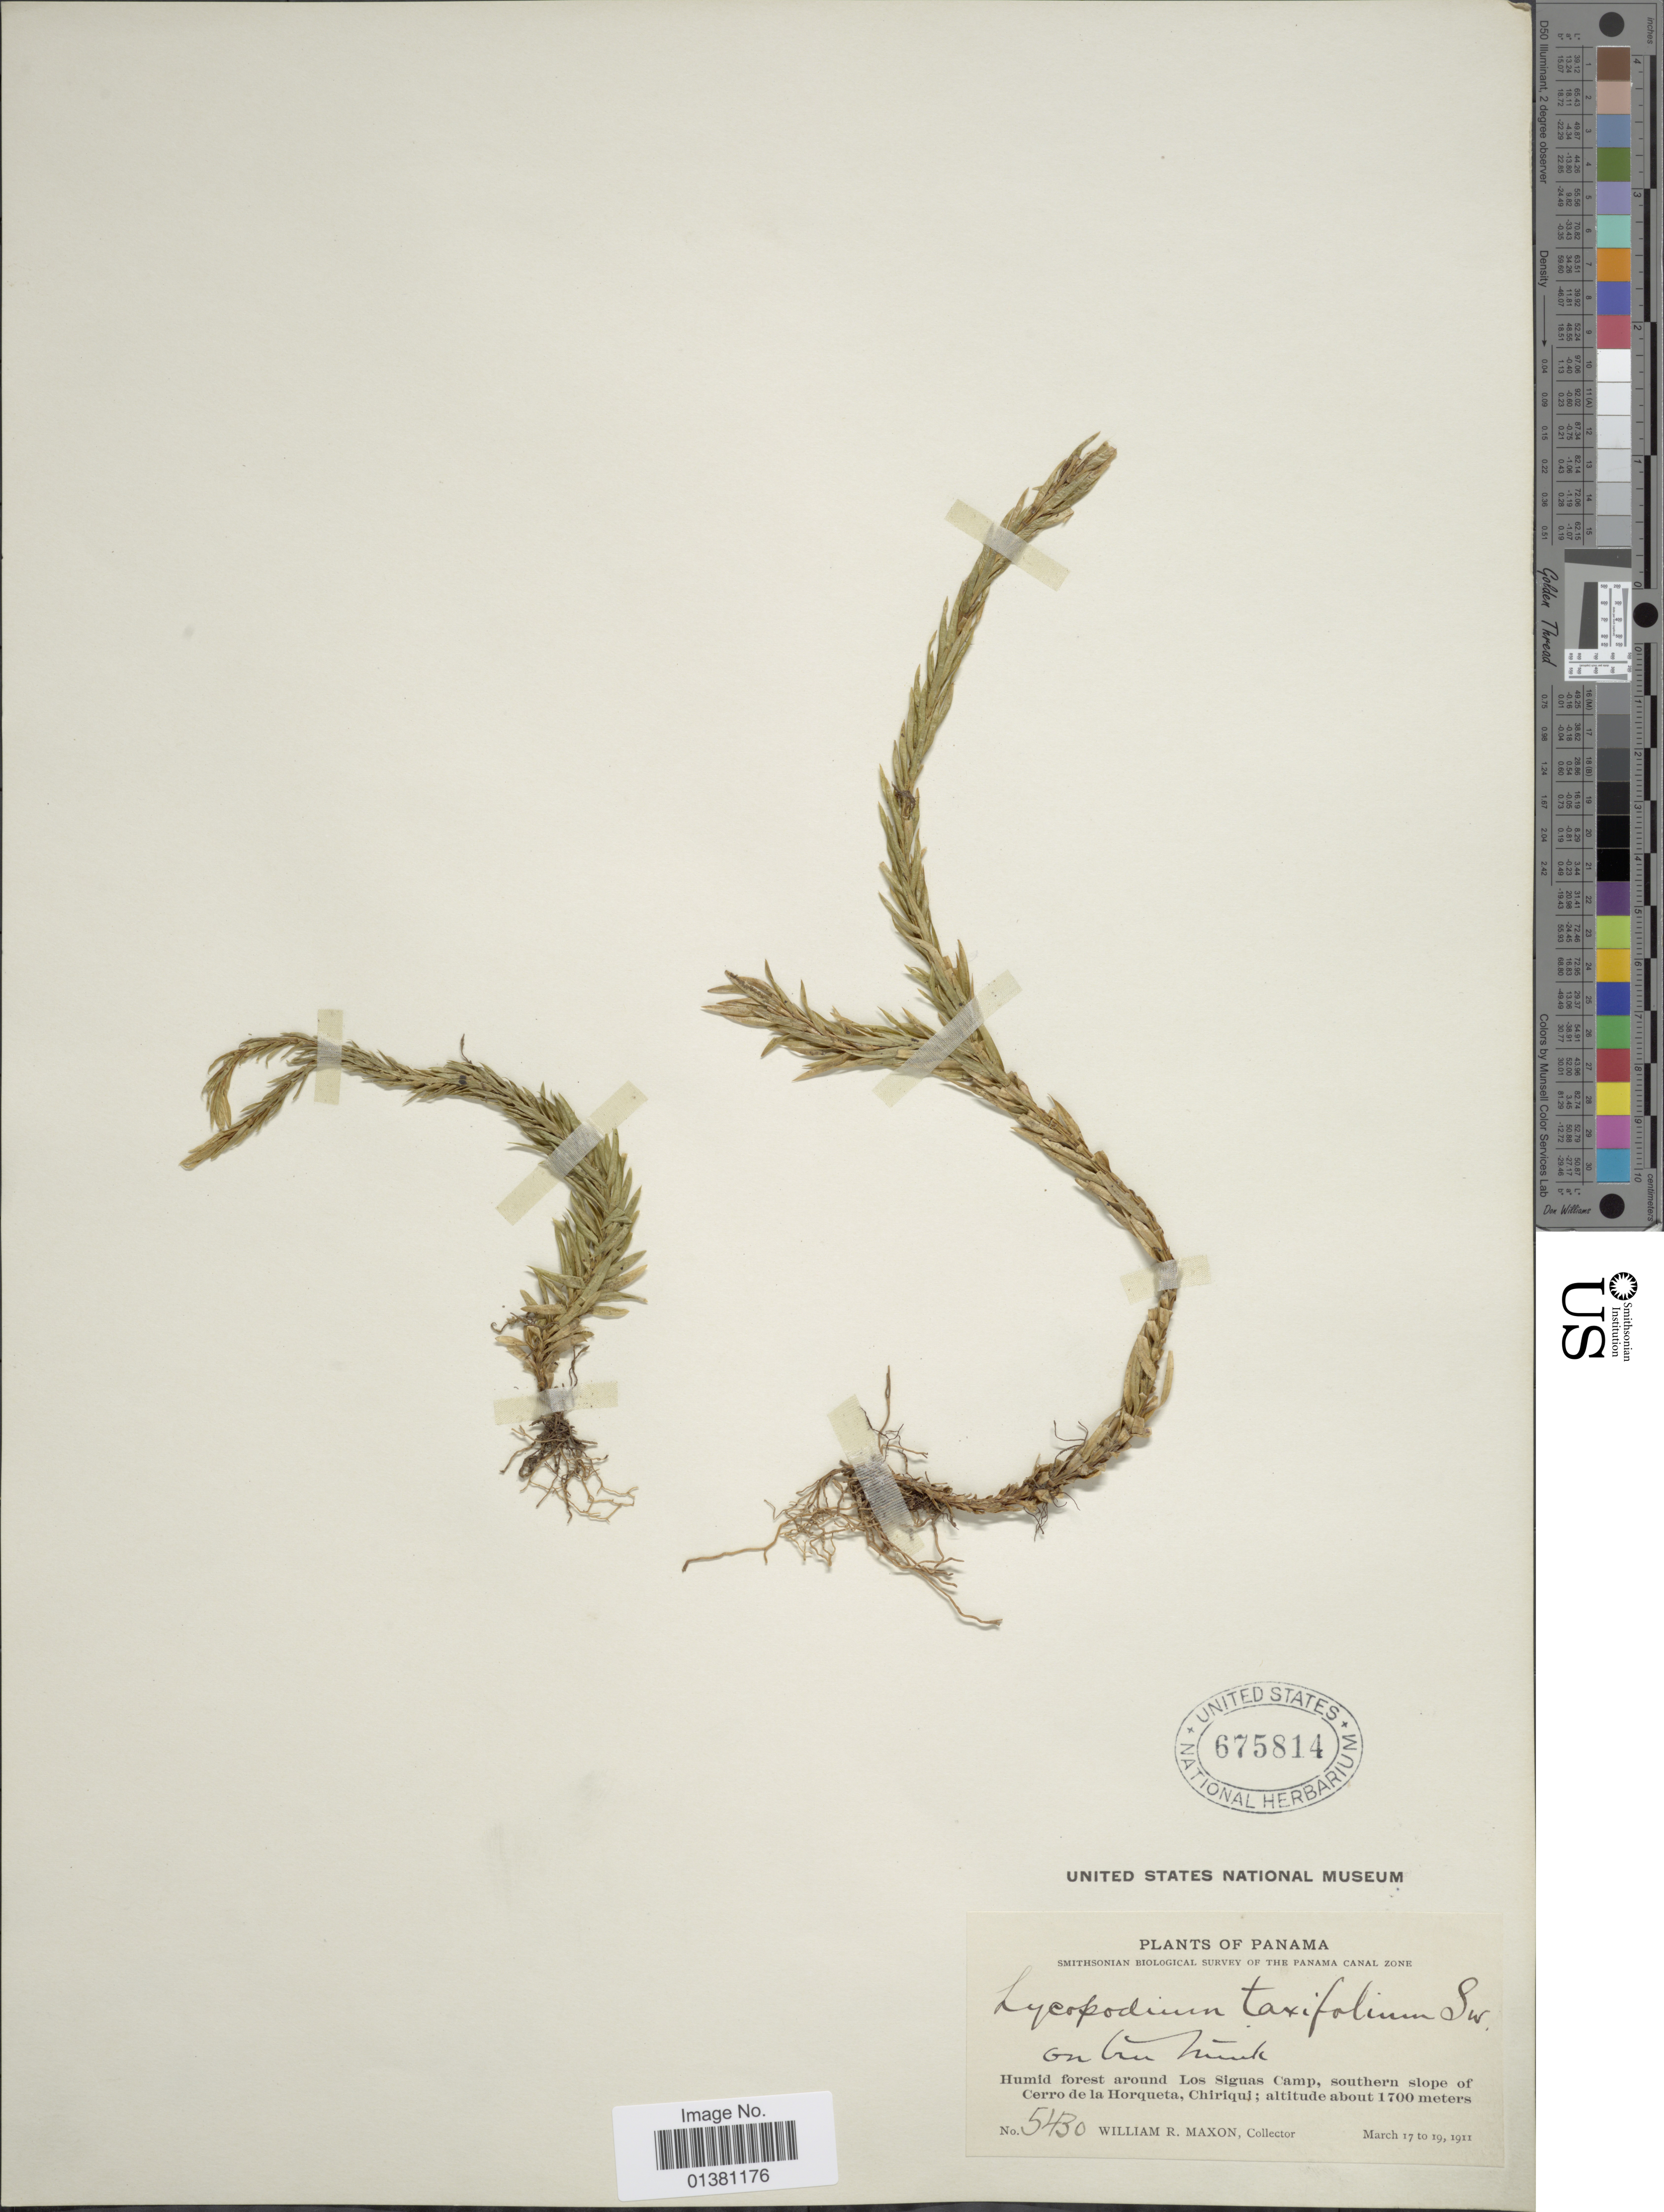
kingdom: Plantae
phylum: Tracheophyta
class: Lycopodiopsida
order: Lycopodiales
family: Lycopodiaceae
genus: Phlegmariurus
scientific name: Phlegmariurus tubulosus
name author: (Maxon) B. Øllg.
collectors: W. R. Maxon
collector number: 5430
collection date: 1911-03-17/1911-03-19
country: Panama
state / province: Chiriqui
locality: Humid forest around Los Siguas Camp, southern slope of Cerro de la Horqueta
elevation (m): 1700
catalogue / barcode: US 675814